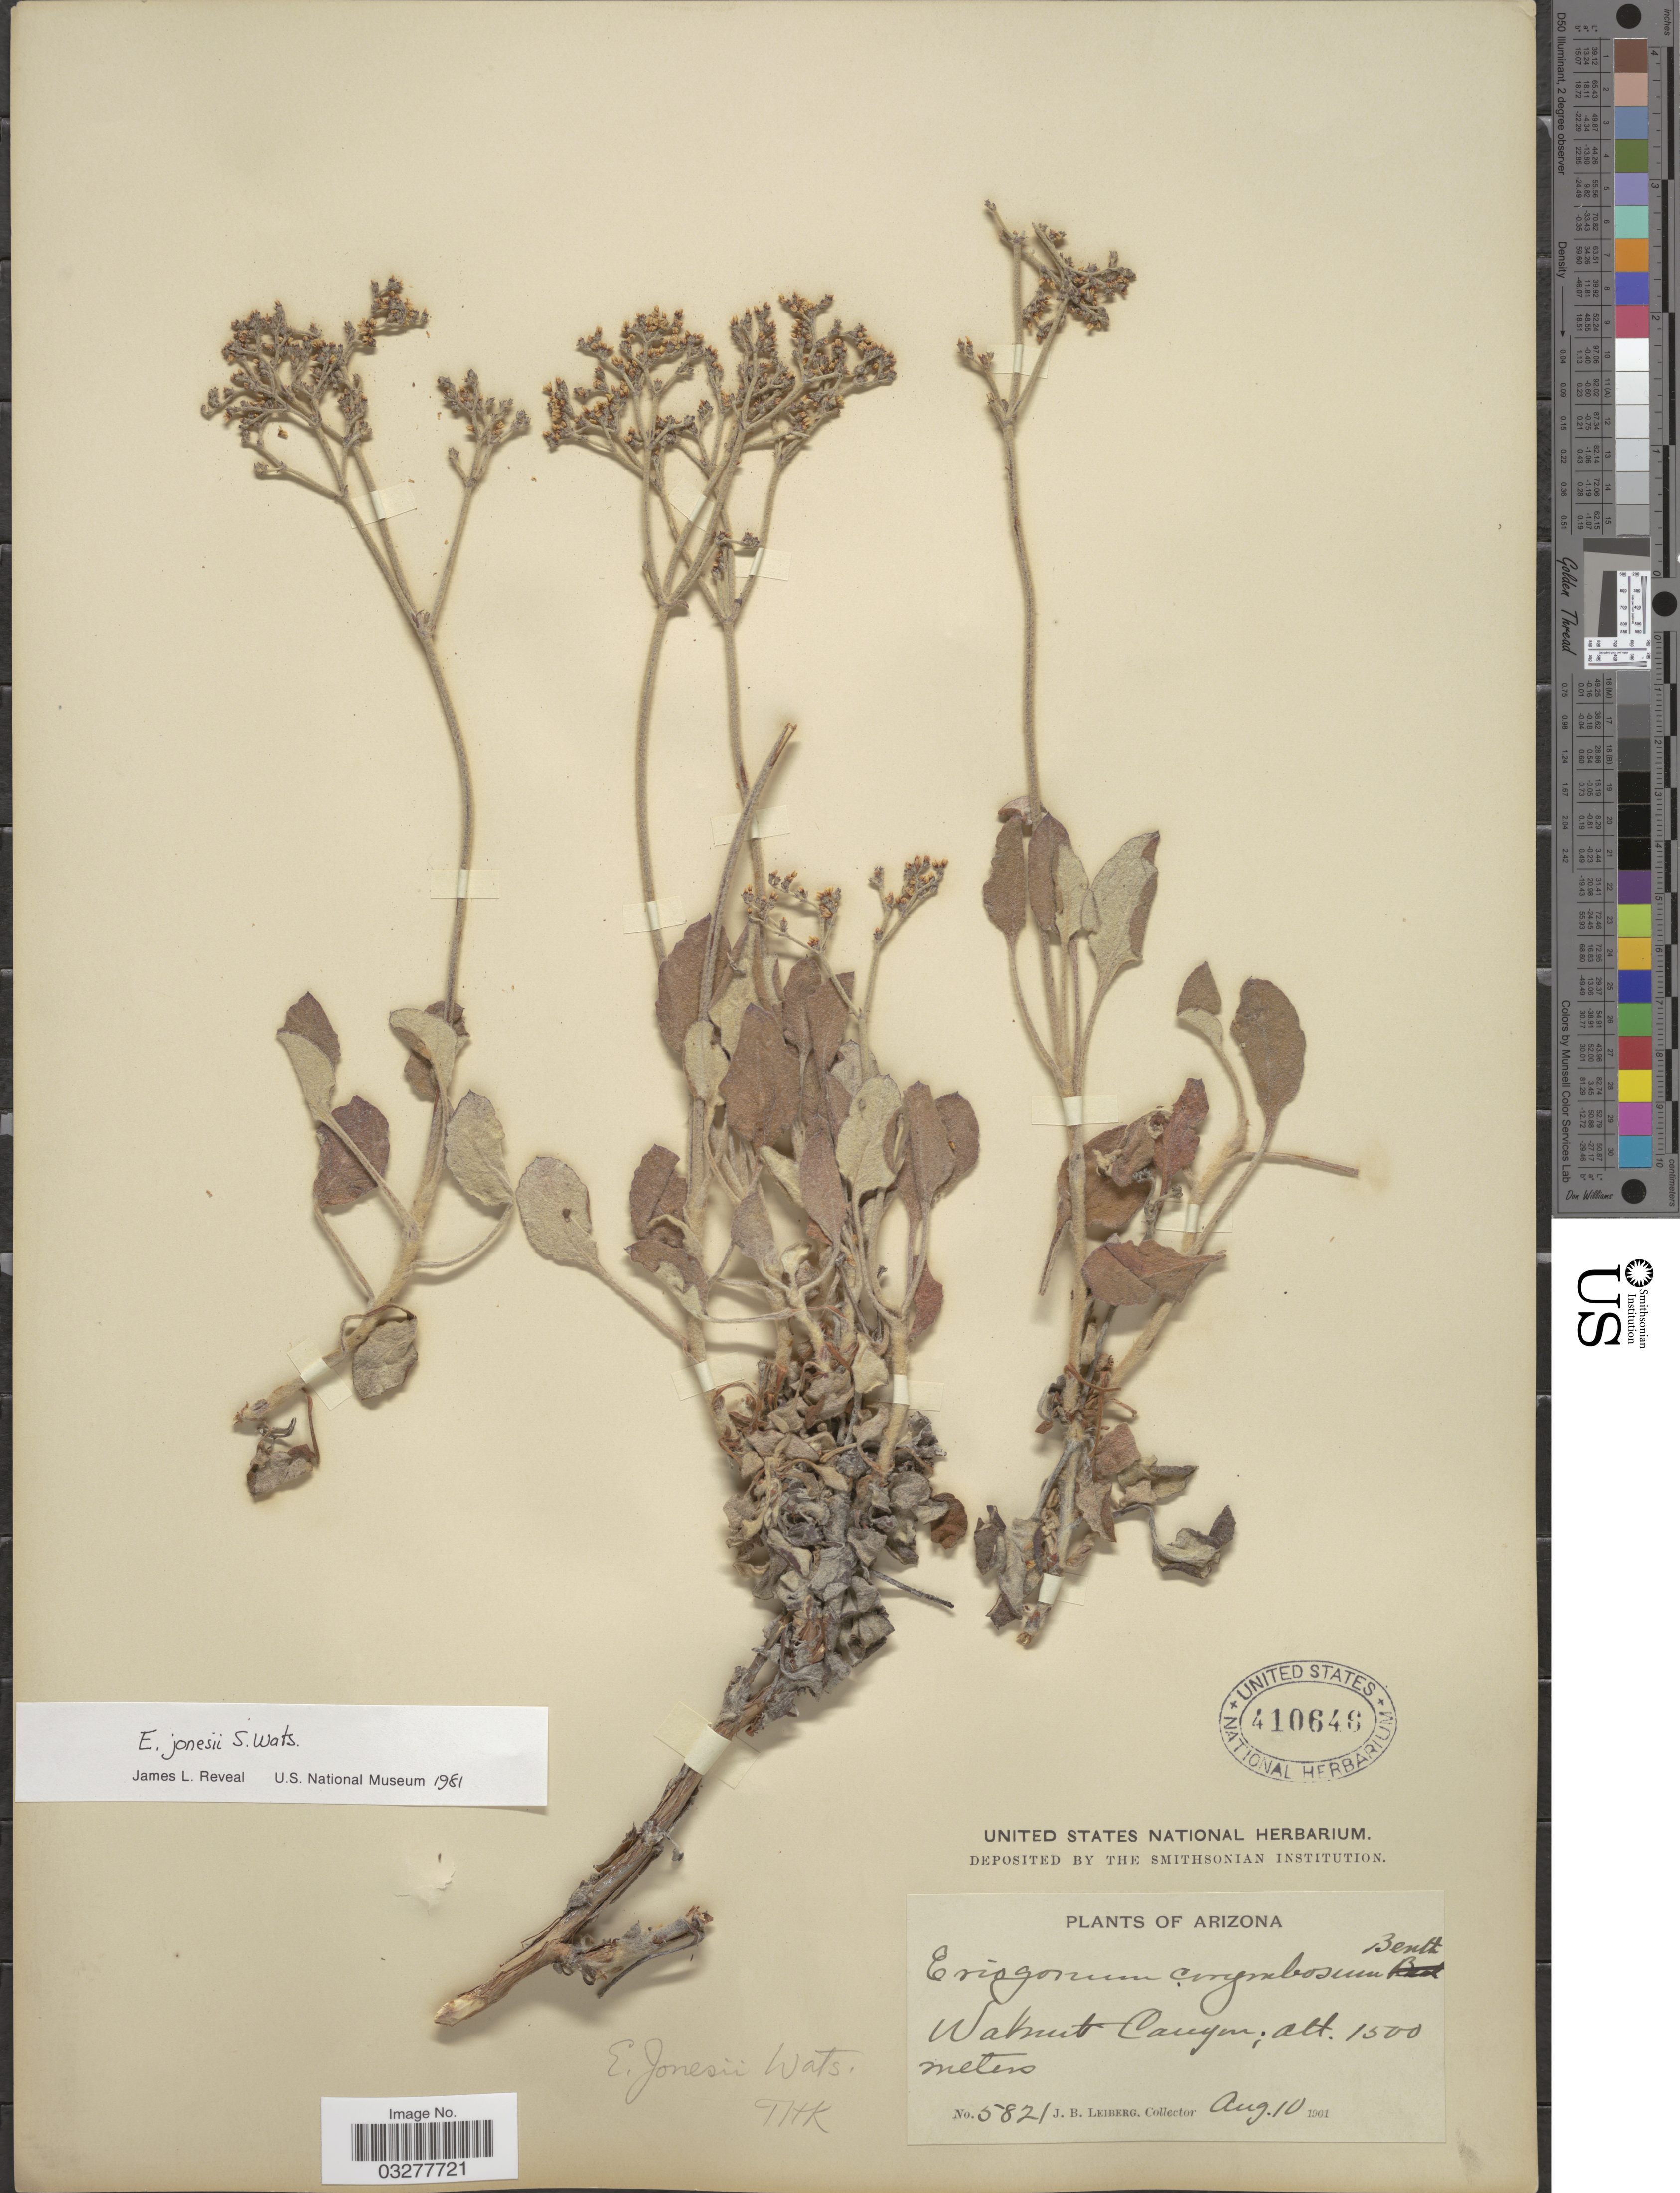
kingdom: Plantae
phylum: Tracheophyta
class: Magnoliopsida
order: Caryophyllales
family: Polygonaceae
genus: Eriogonum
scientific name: Eriogonum jonesii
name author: S. Watson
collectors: J. B. Leiberg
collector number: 5821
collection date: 1901-08-10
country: United States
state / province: Arizona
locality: Walnut Canyon.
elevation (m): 1500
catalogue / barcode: US 410646